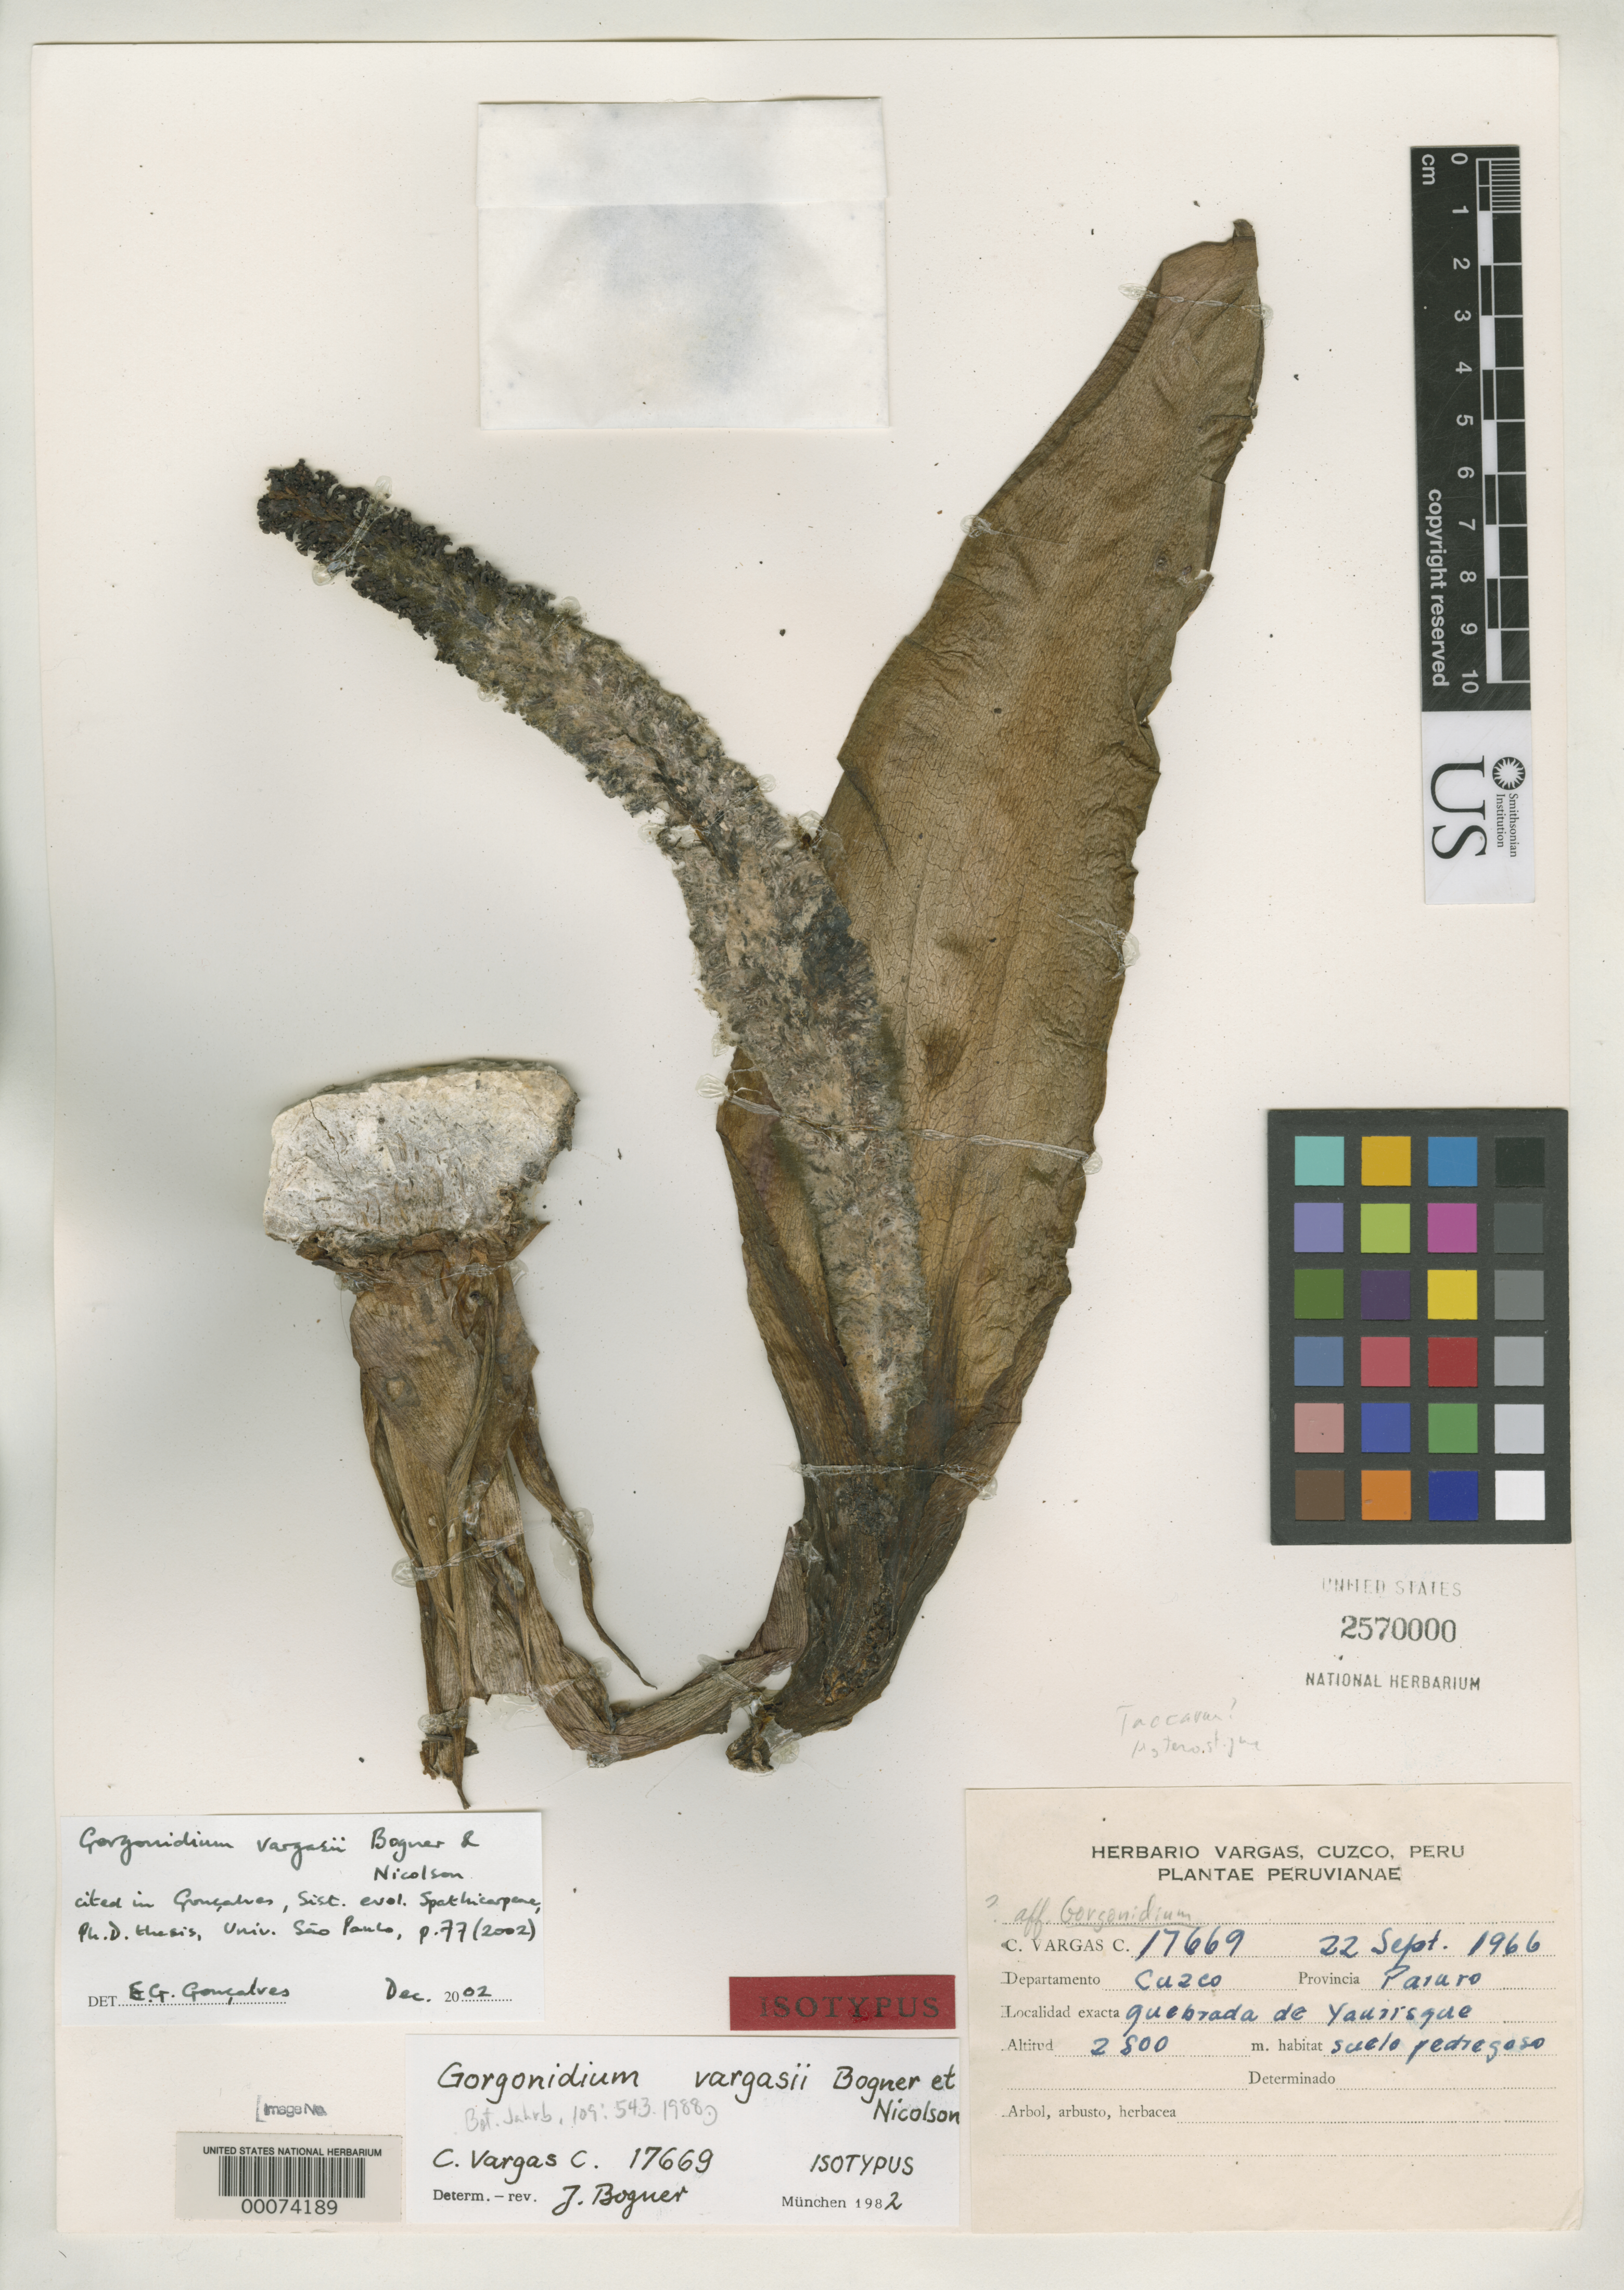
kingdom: Plantae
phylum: Tracheophyta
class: Liliopsida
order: Alismatales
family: Araceae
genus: Gorgonidium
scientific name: Gorgonidium vargasii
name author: Bogner & Nicolson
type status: Isotype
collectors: C. Vargas Calderón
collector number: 17669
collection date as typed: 22 Sep 1966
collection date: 1966-09-22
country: Peru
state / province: Cusco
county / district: Paruro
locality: Quebrada de Yaurisque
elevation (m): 2800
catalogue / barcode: US 2570000